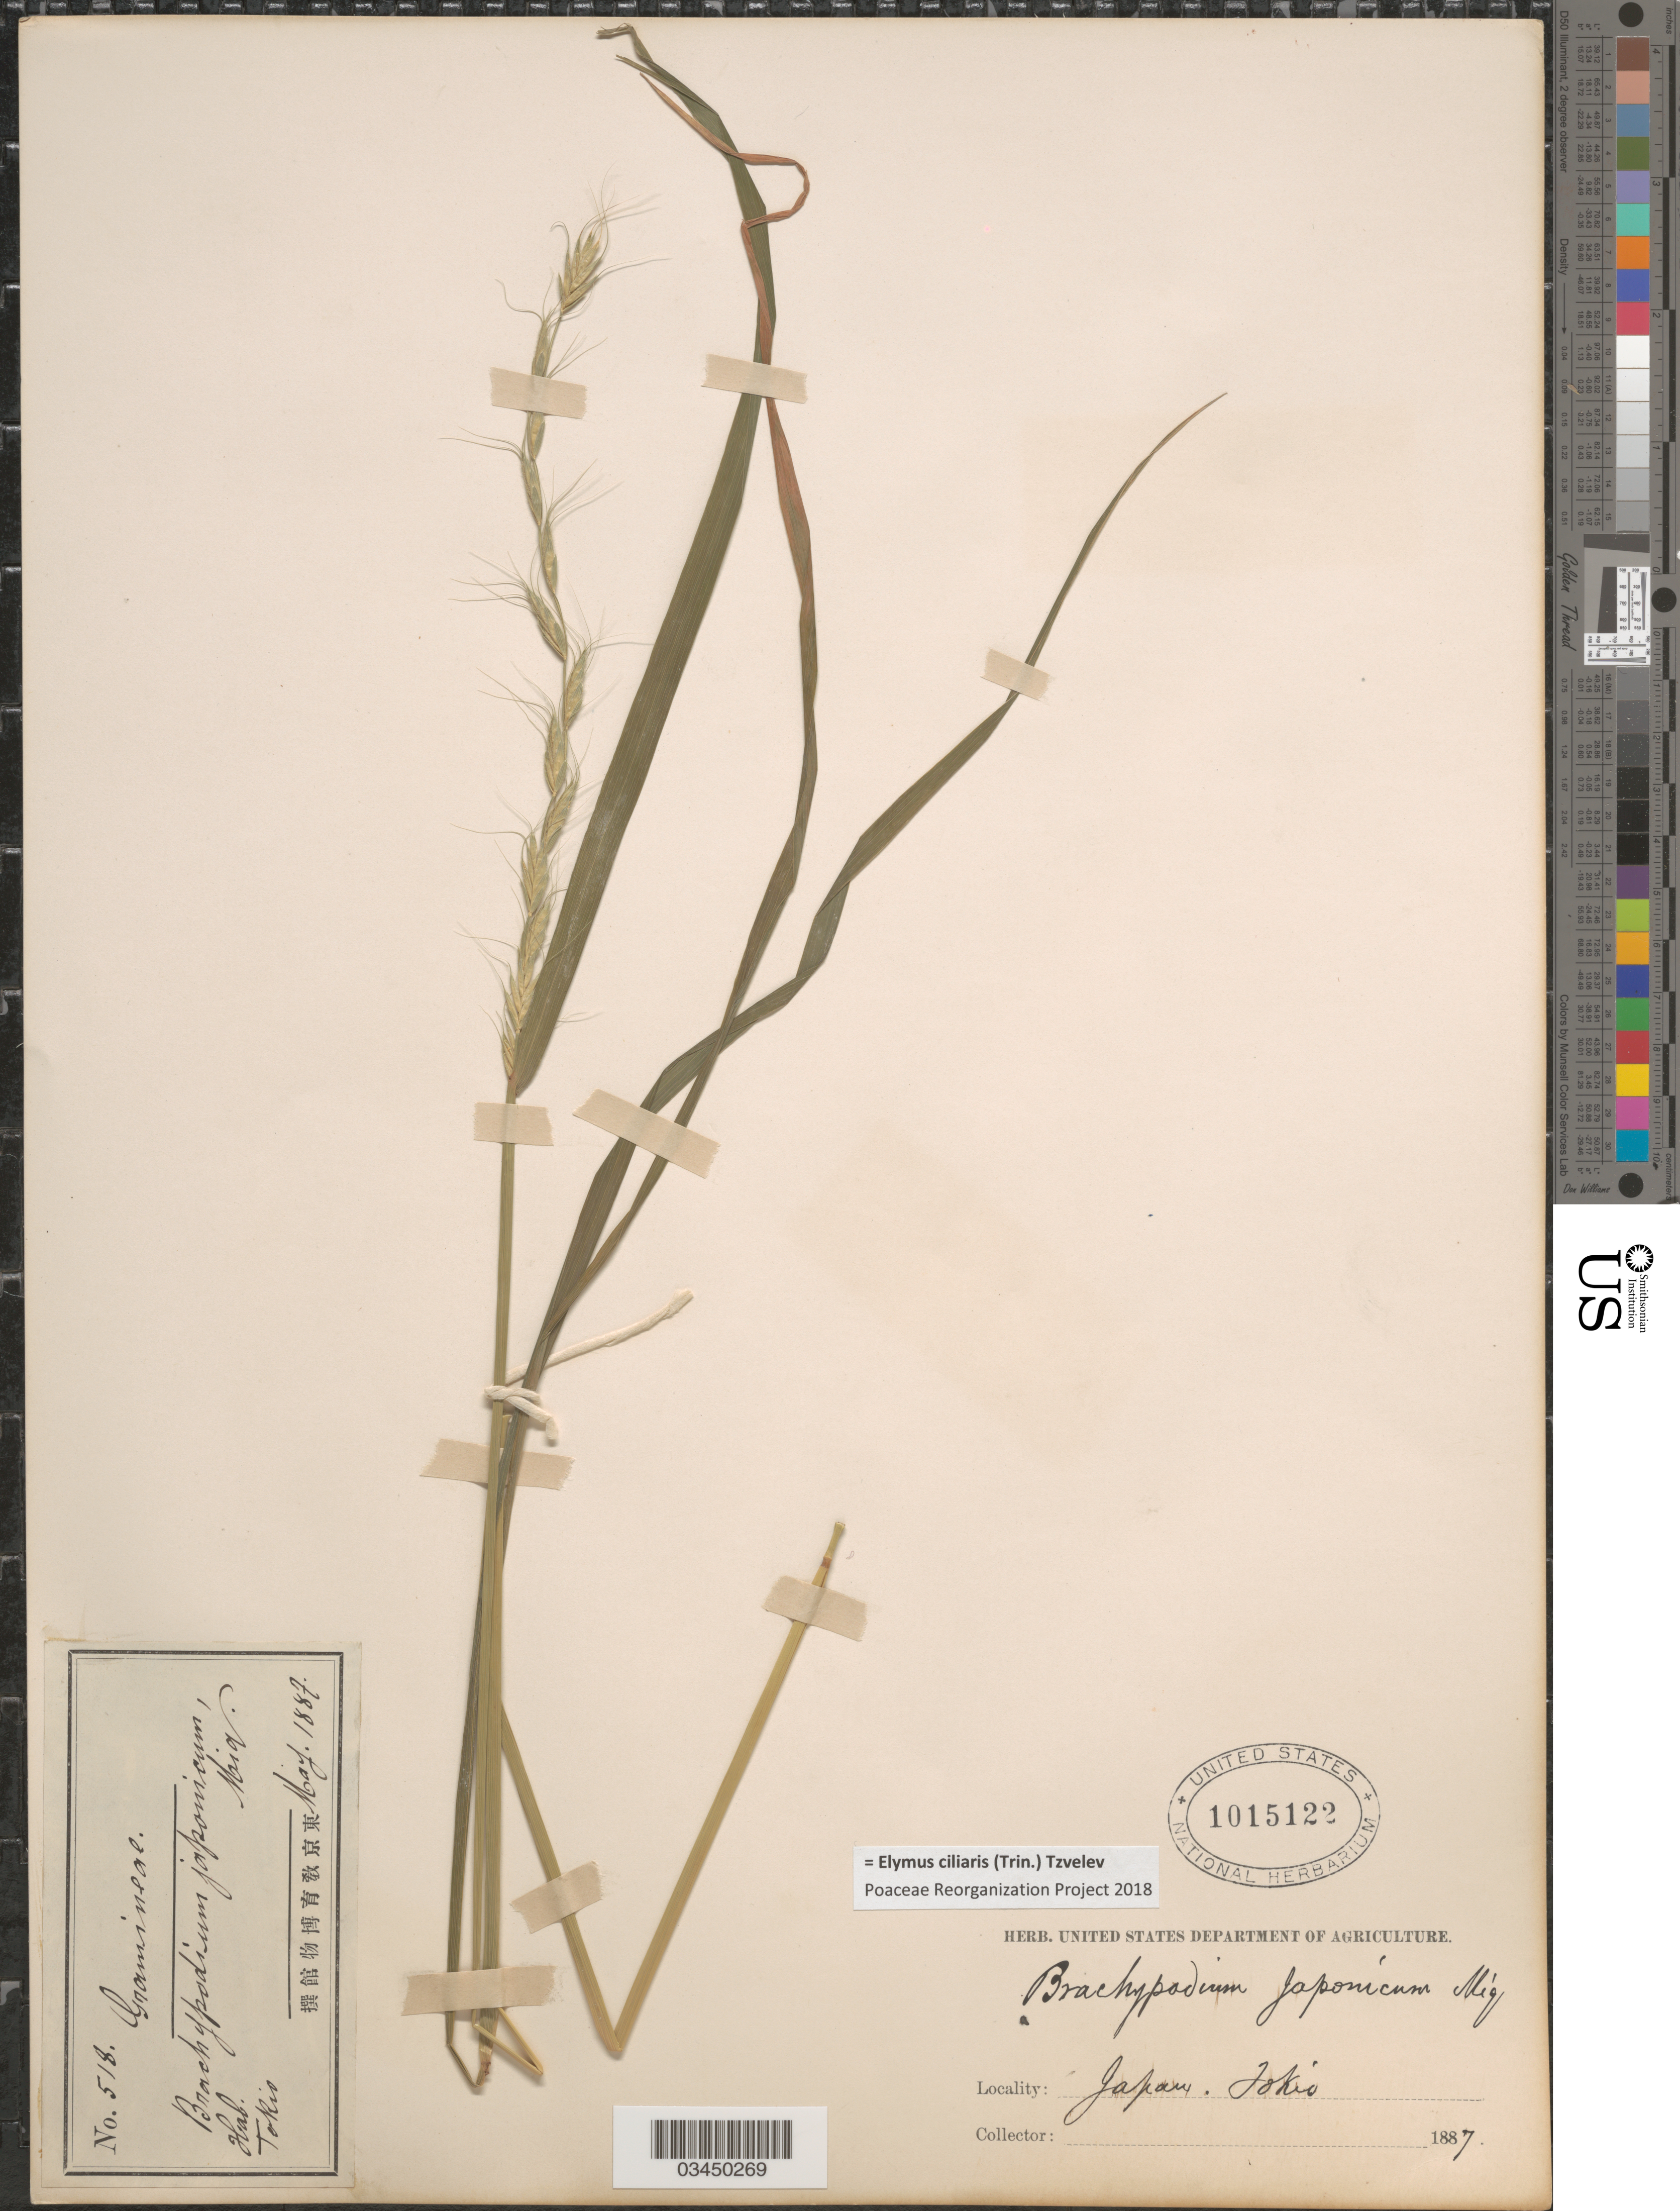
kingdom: Plantae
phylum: Tracheophyta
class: Liliopsida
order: Poales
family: Poaceae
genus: Elymus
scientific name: Elymus ciliaris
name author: (Trin.) Tzvelev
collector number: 518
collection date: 1887-05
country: Japan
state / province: Tokyo, Federal City of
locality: Tokio.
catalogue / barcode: US 1015122